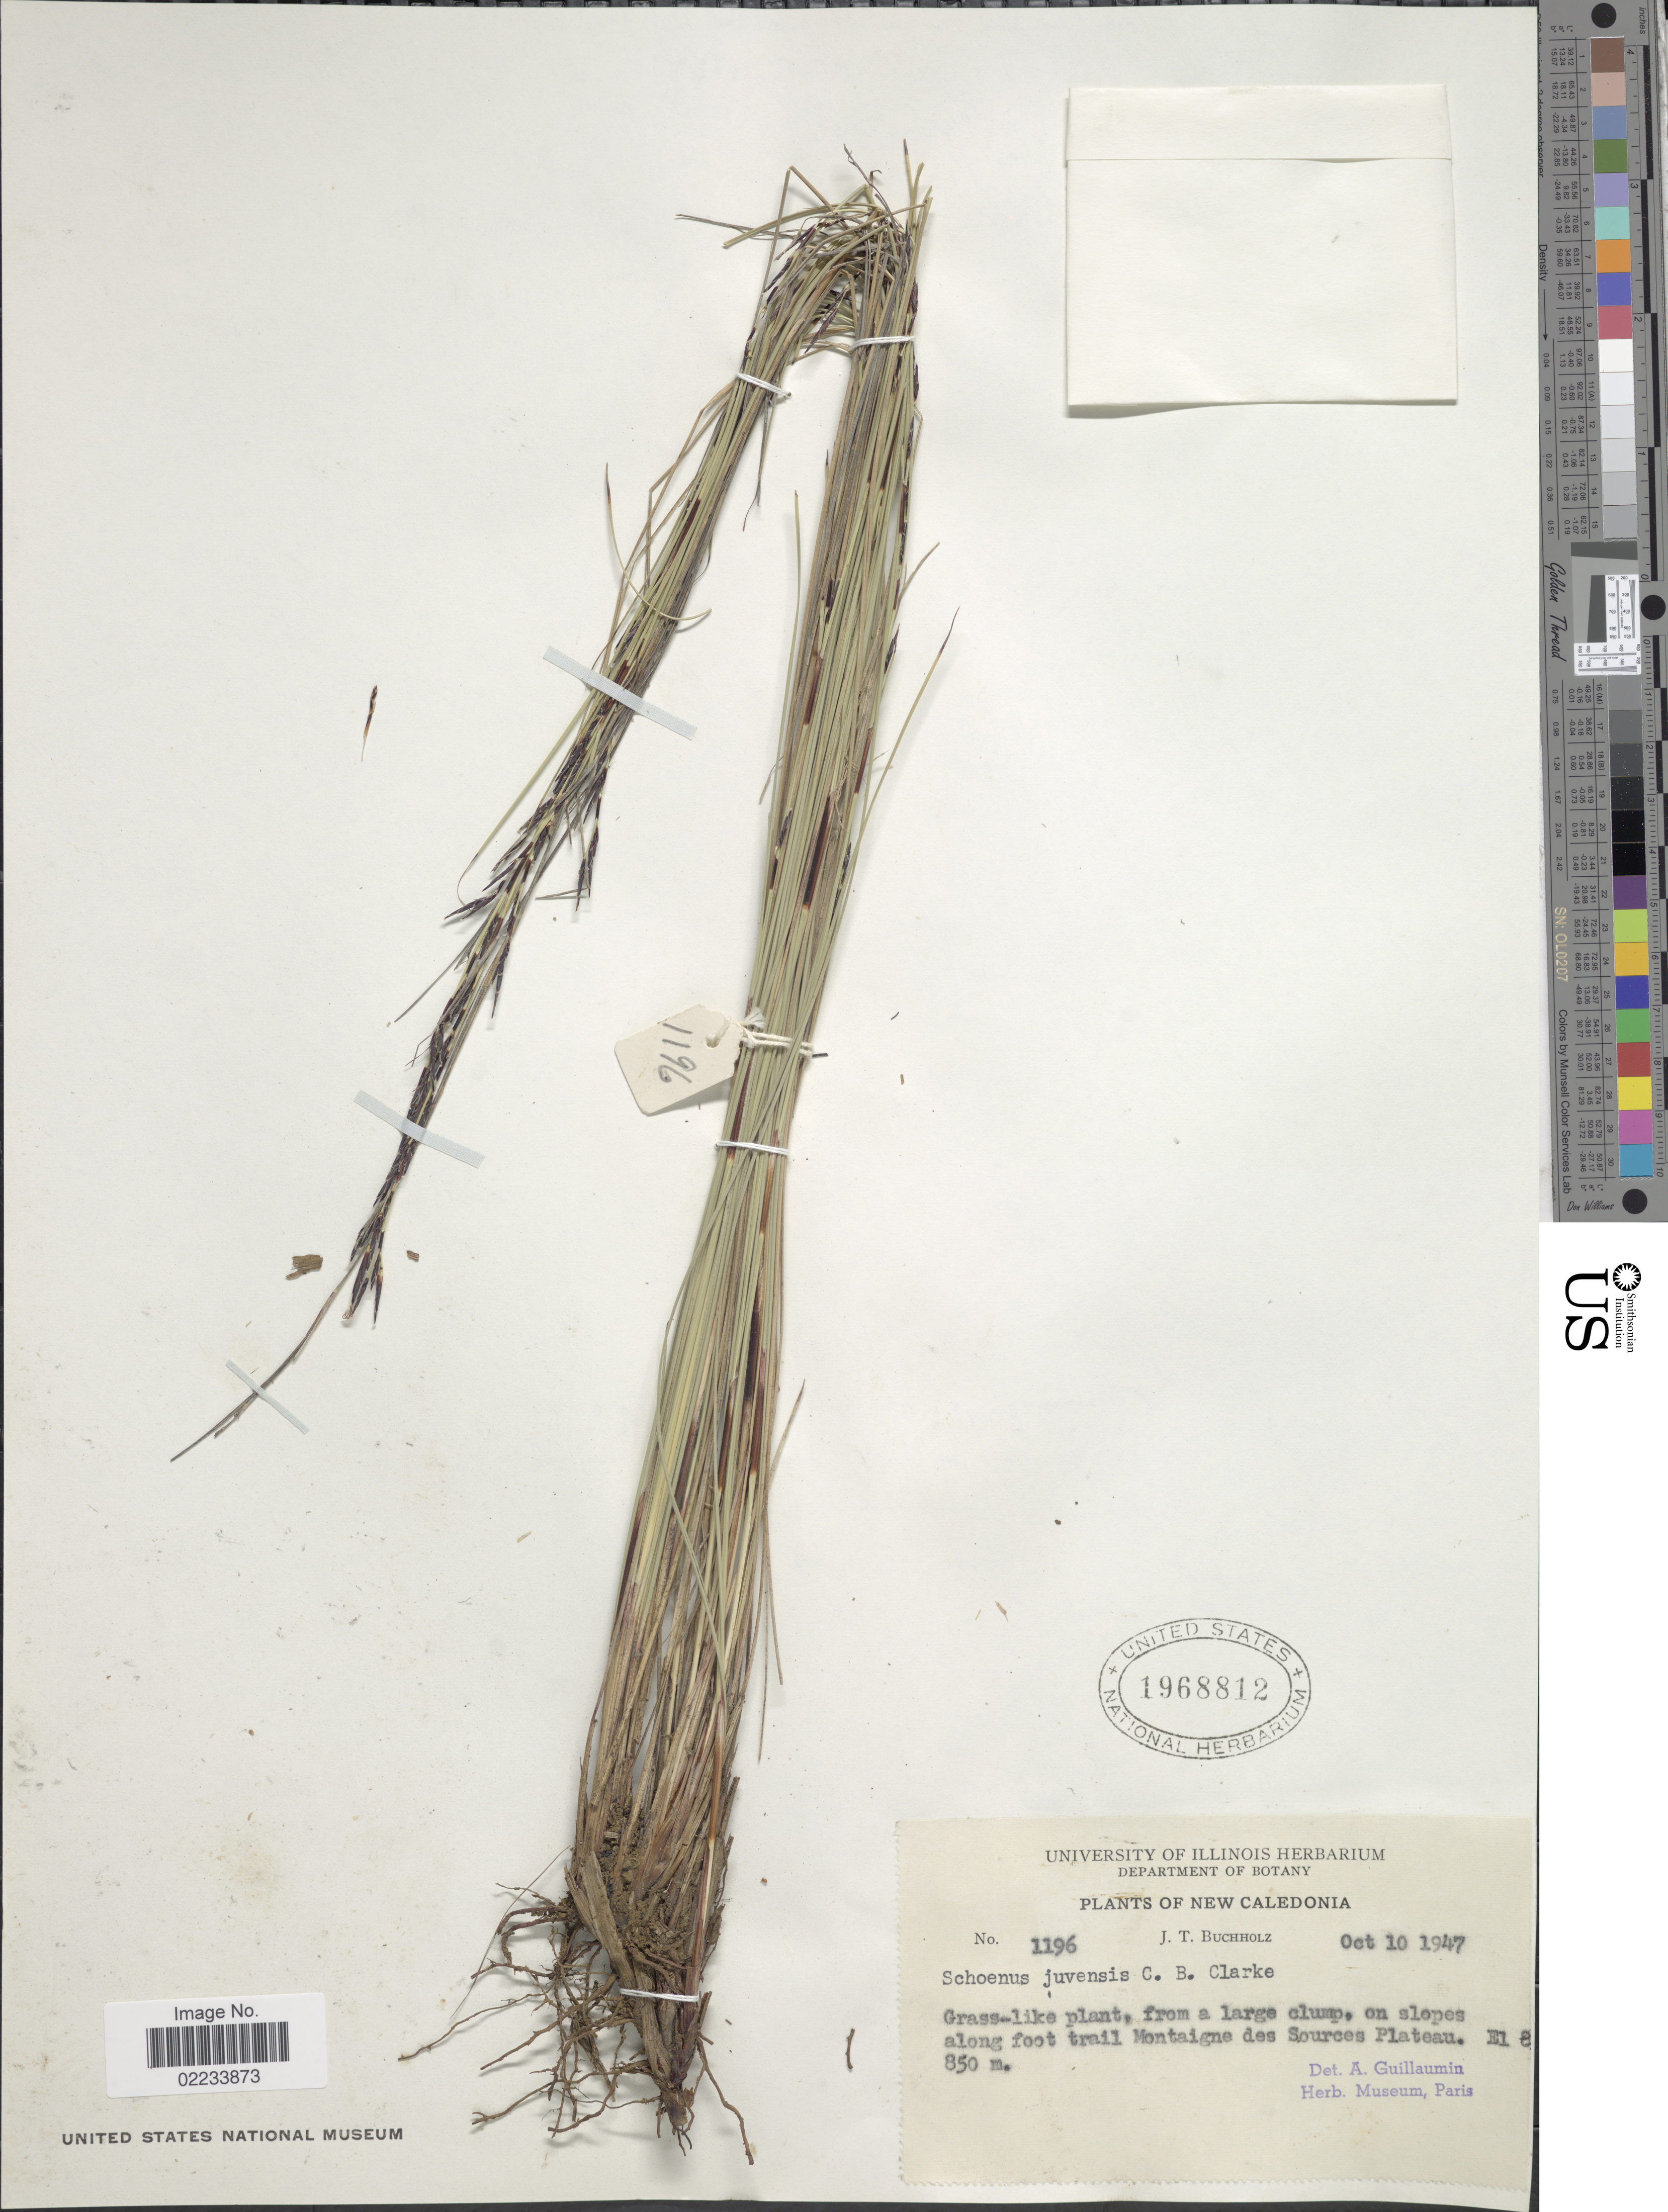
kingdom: Plantae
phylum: Tracheophyta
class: Liliopsida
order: Poales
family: Cyperaceae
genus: Schoenus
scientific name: Schoenus juvenis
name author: C.B. Clarke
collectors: J. T. Buchholz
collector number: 1196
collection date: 1947-10-10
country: New Caledonia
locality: On slopes along foot trail Montaigne des Sources Plateau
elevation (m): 850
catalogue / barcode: US 1968812